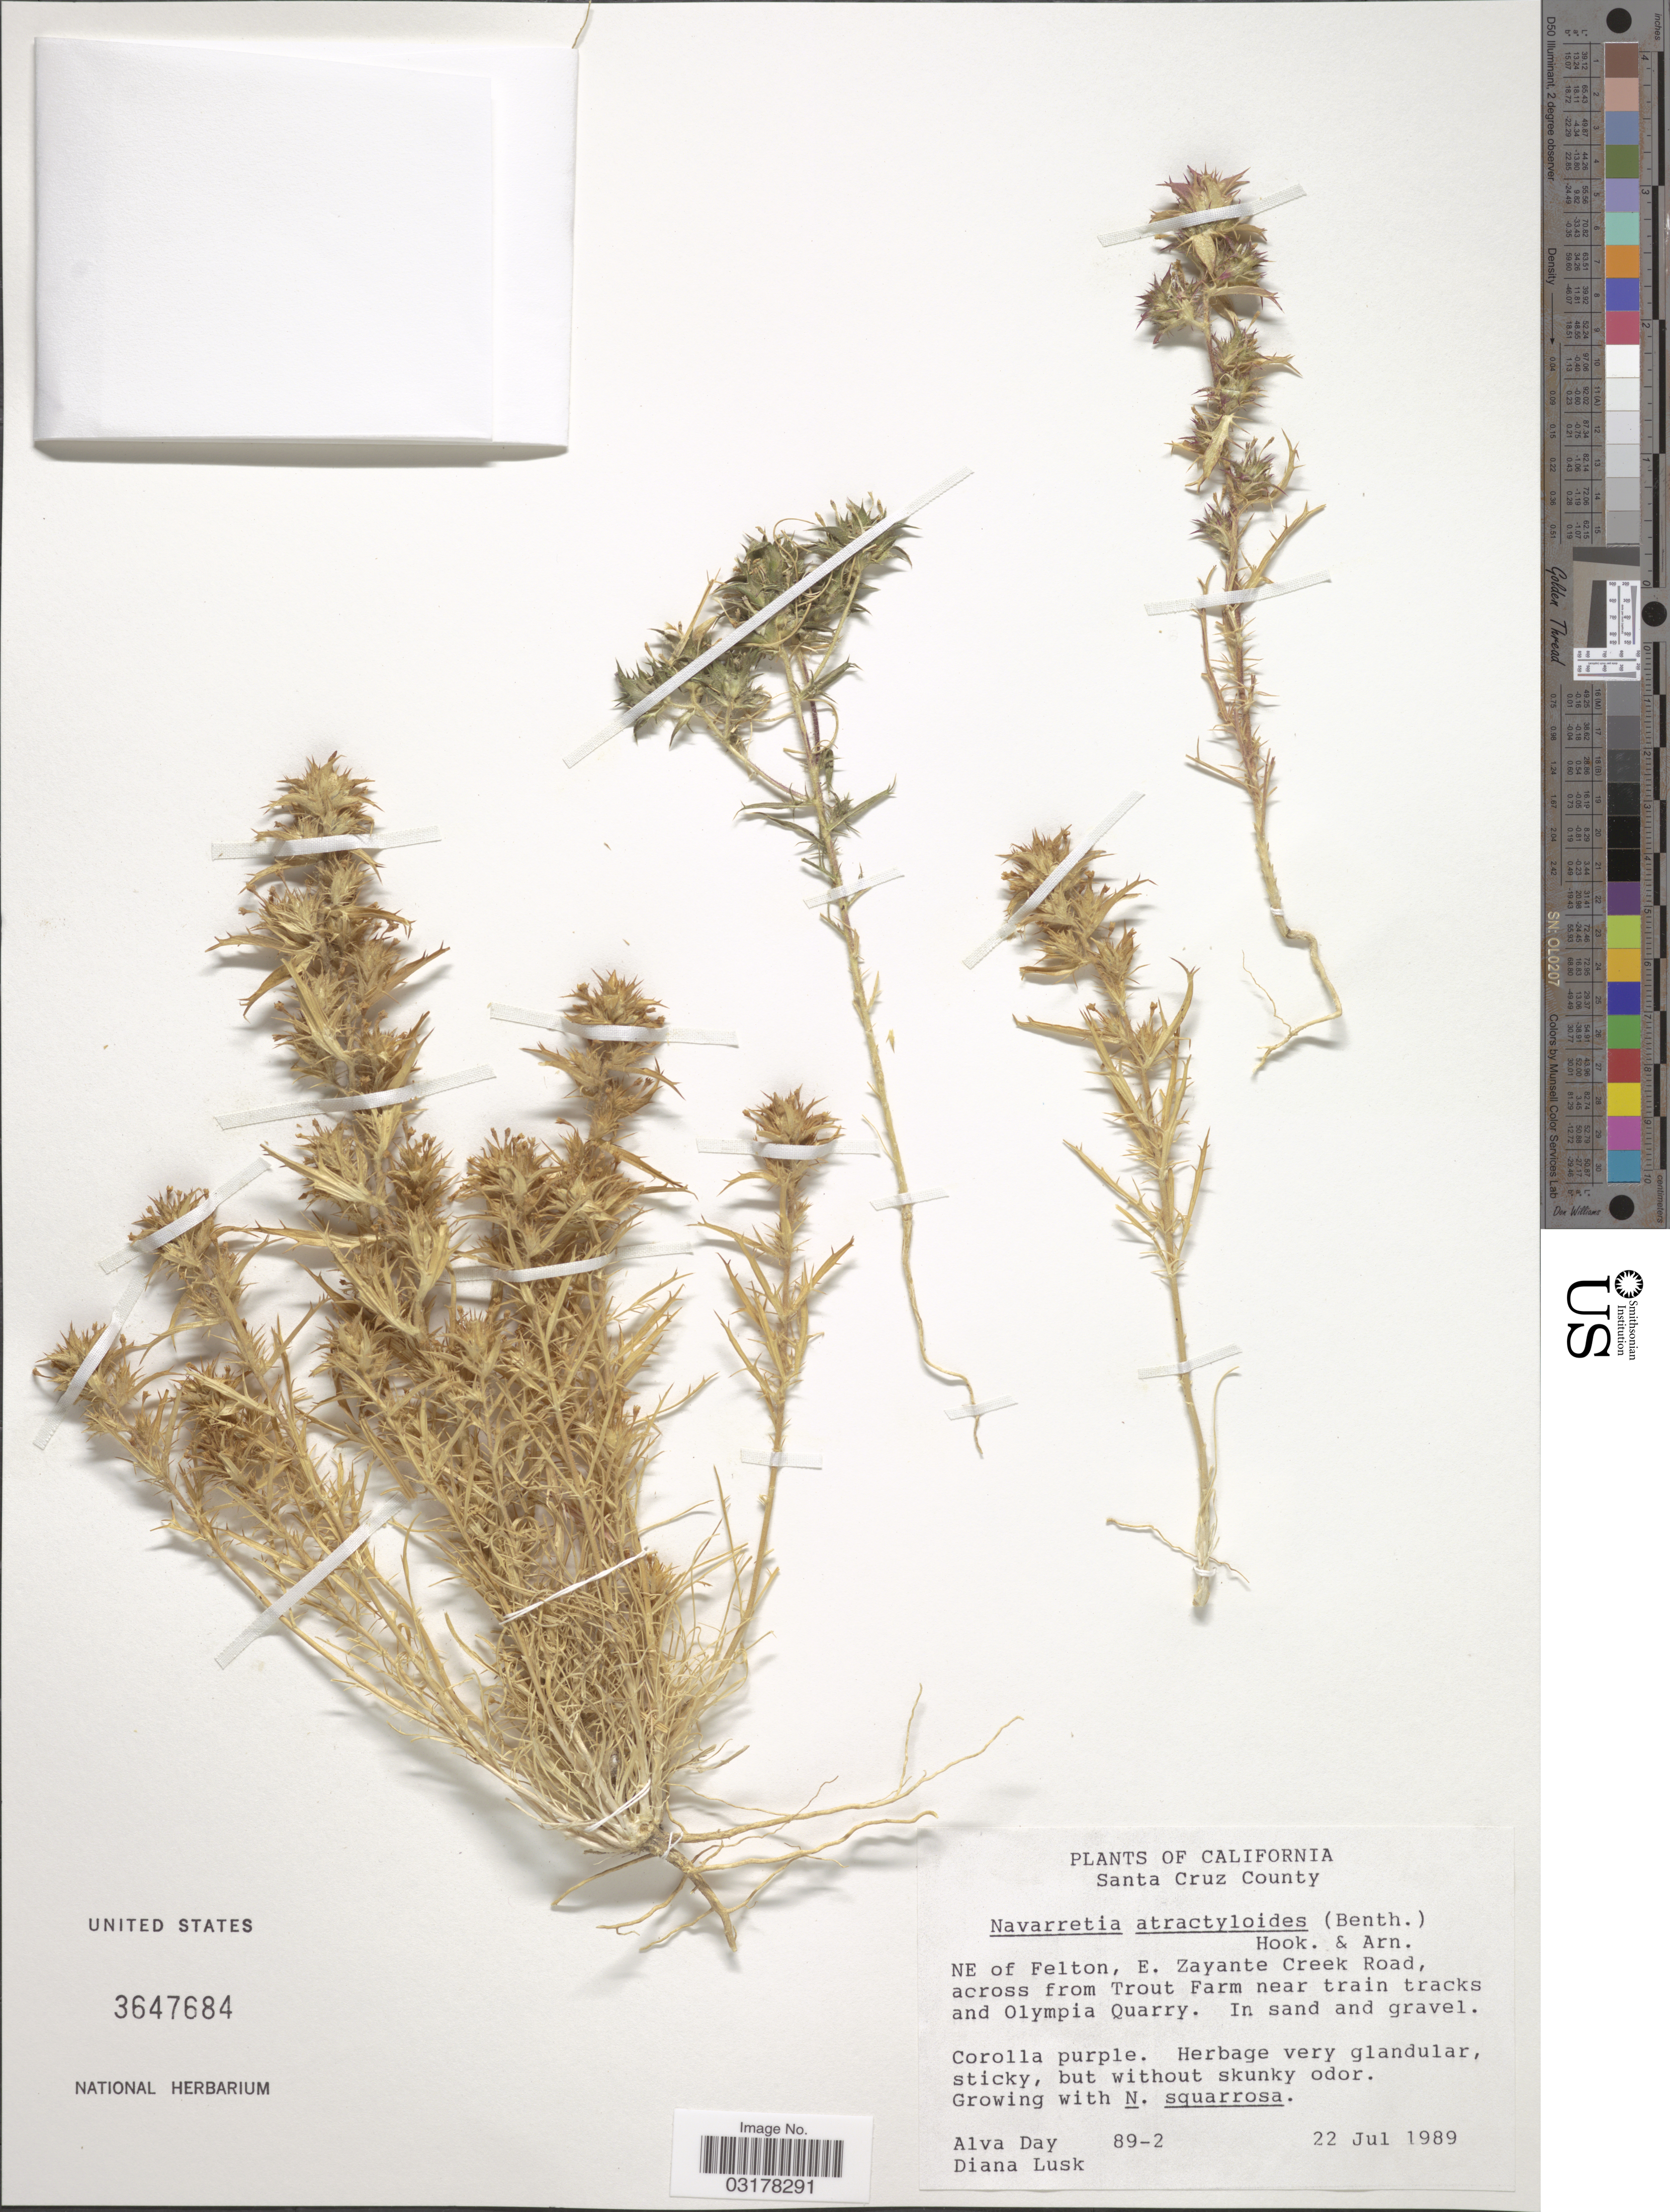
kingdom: Plantae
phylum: Tracheophyta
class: Magnoliopsida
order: Ericales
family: Polemoniaceae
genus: Navarretia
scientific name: Navarretia atractyloides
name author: (Benth.) Hook. & Arn.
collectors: A. G. Day & D. Lusk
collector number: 89-2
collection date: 1989-07-22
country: United States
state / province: California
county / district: Santa Cruz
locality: Santa Cruz County. NE of Felton, E. Zayante Creek Road, across from Trout Farm near train tracks and Olympia Quarry.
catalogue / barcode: US 3647684